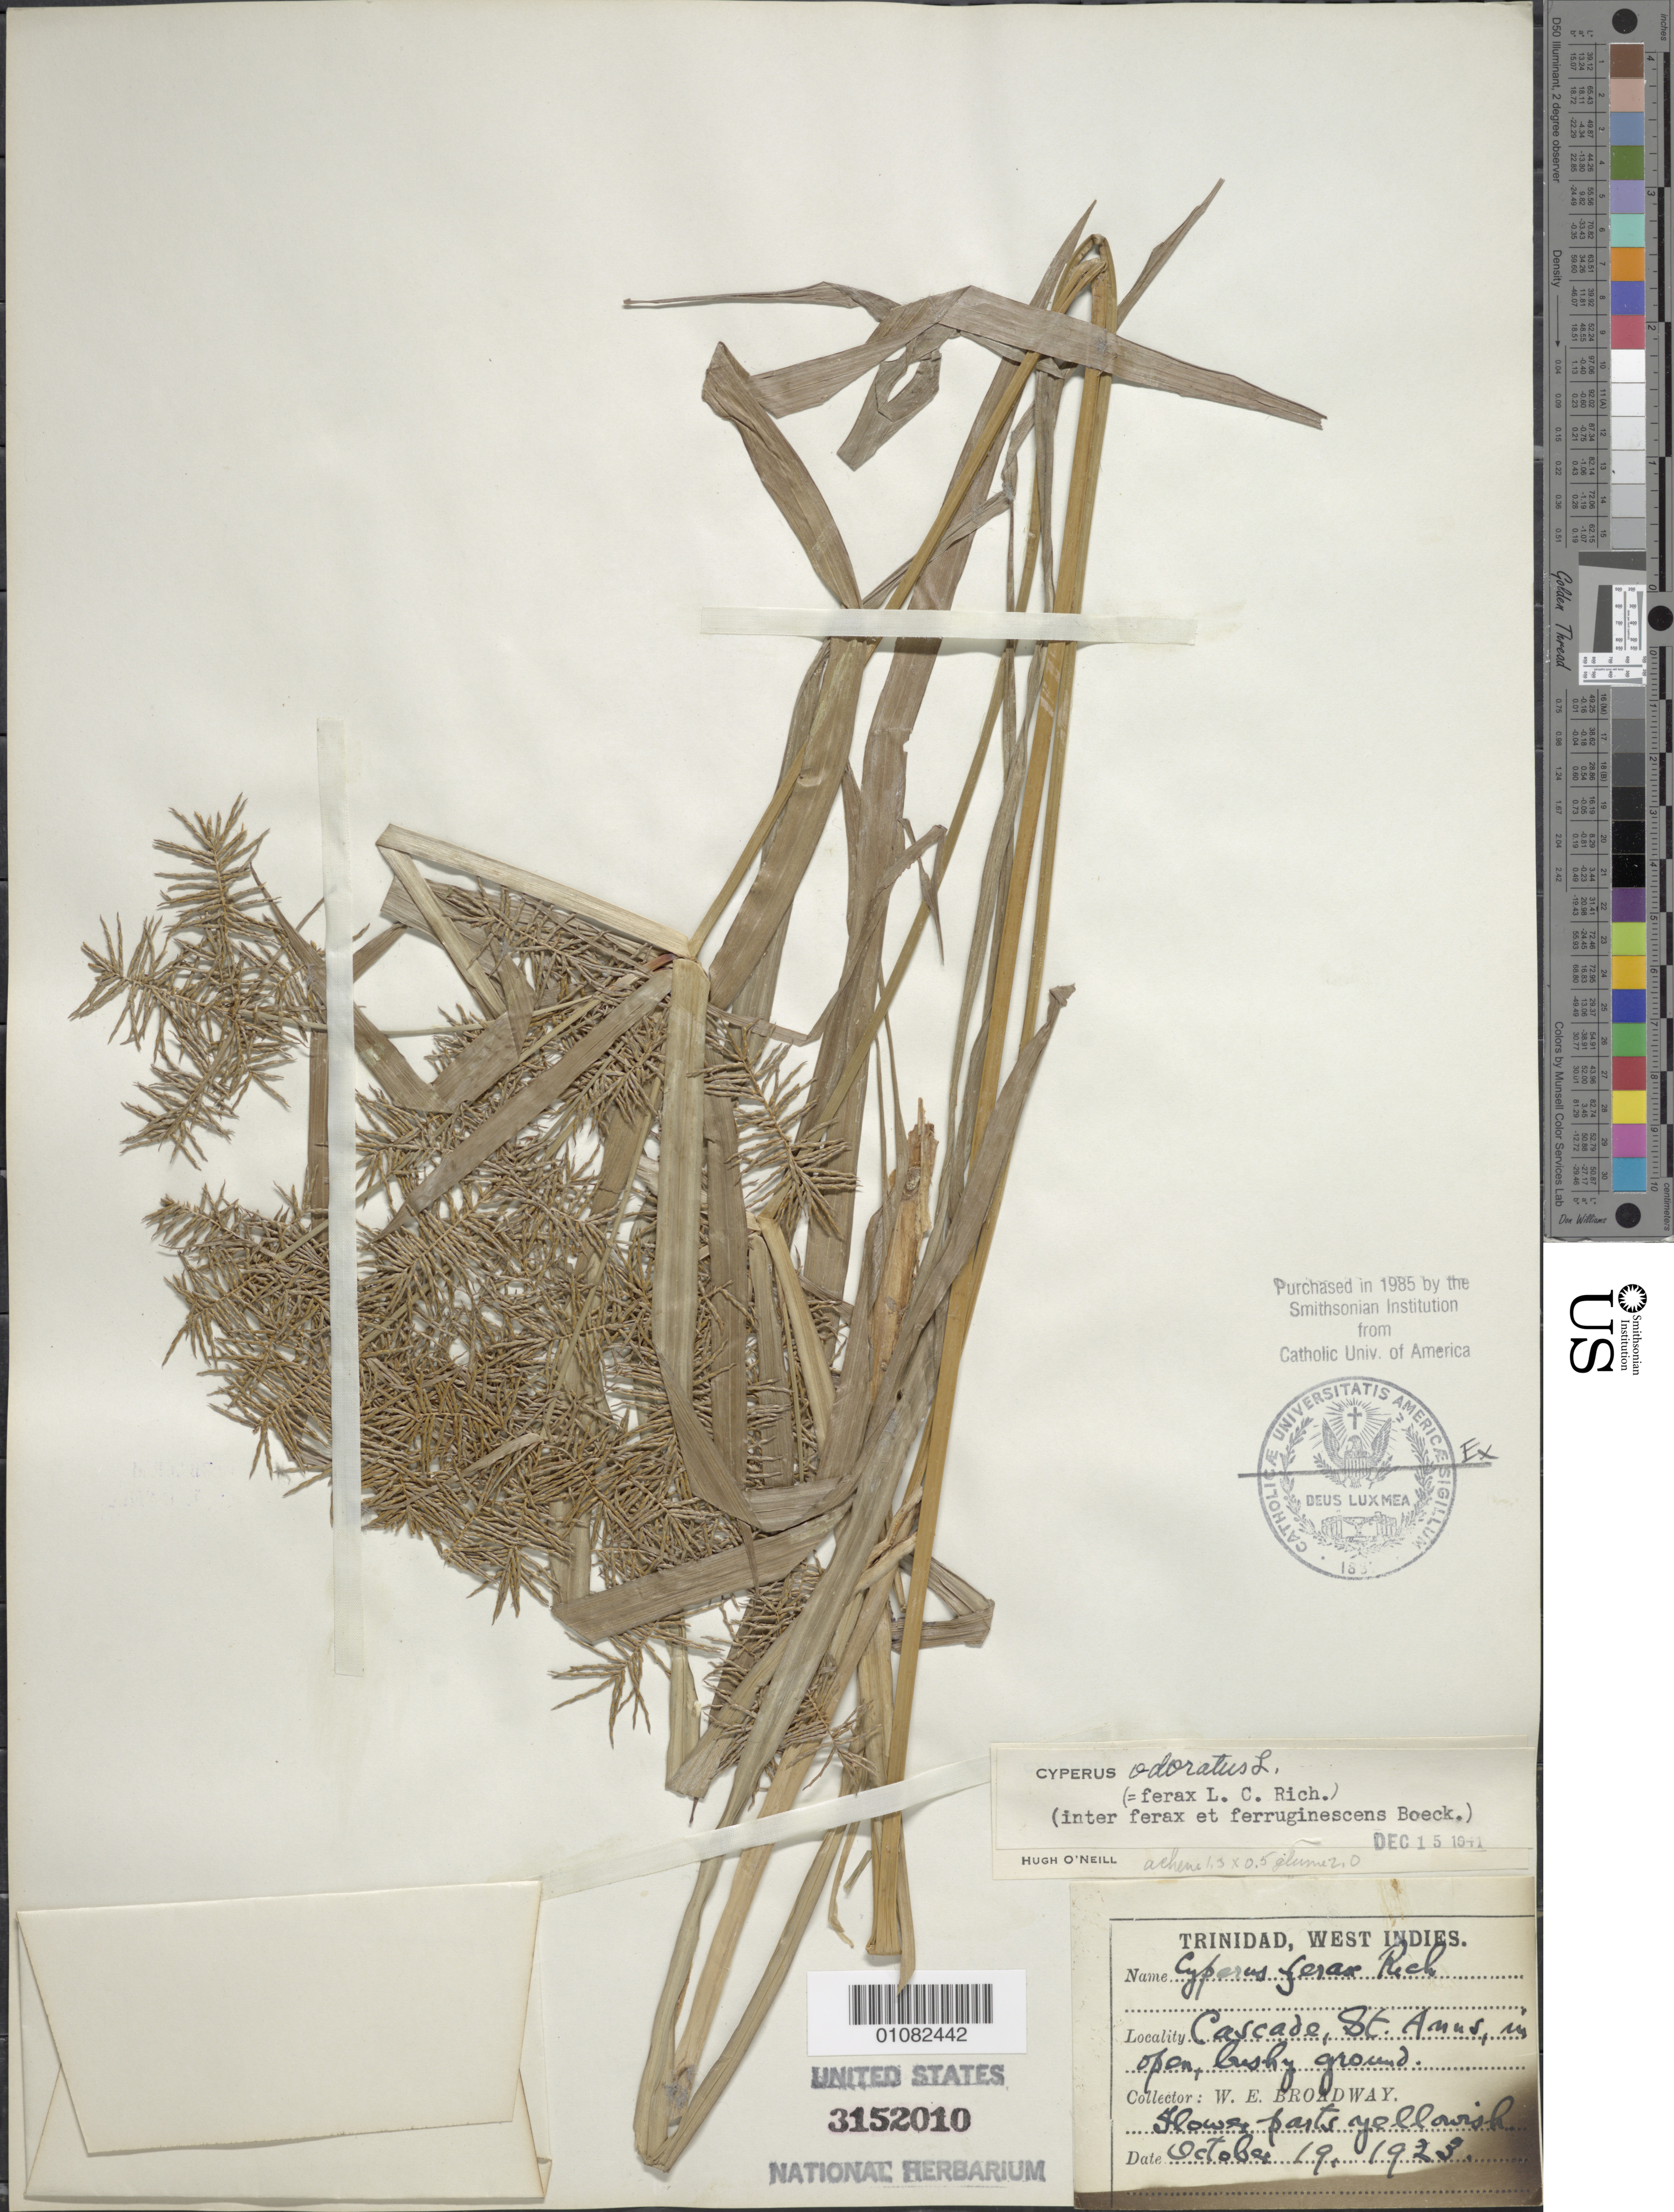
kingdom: Plantae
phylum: Tracheophyta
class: Liliopsida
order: Poales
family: Cyperaceae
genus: Cyperus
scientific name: Cyperus odoratus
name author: L.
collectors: W. E. Broadway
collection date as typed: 19 Oct 1923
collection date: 1923-10-19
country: Trinidad and Tobago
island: Trinidad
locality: Cascade, St. Anns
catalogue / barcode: US 3152010